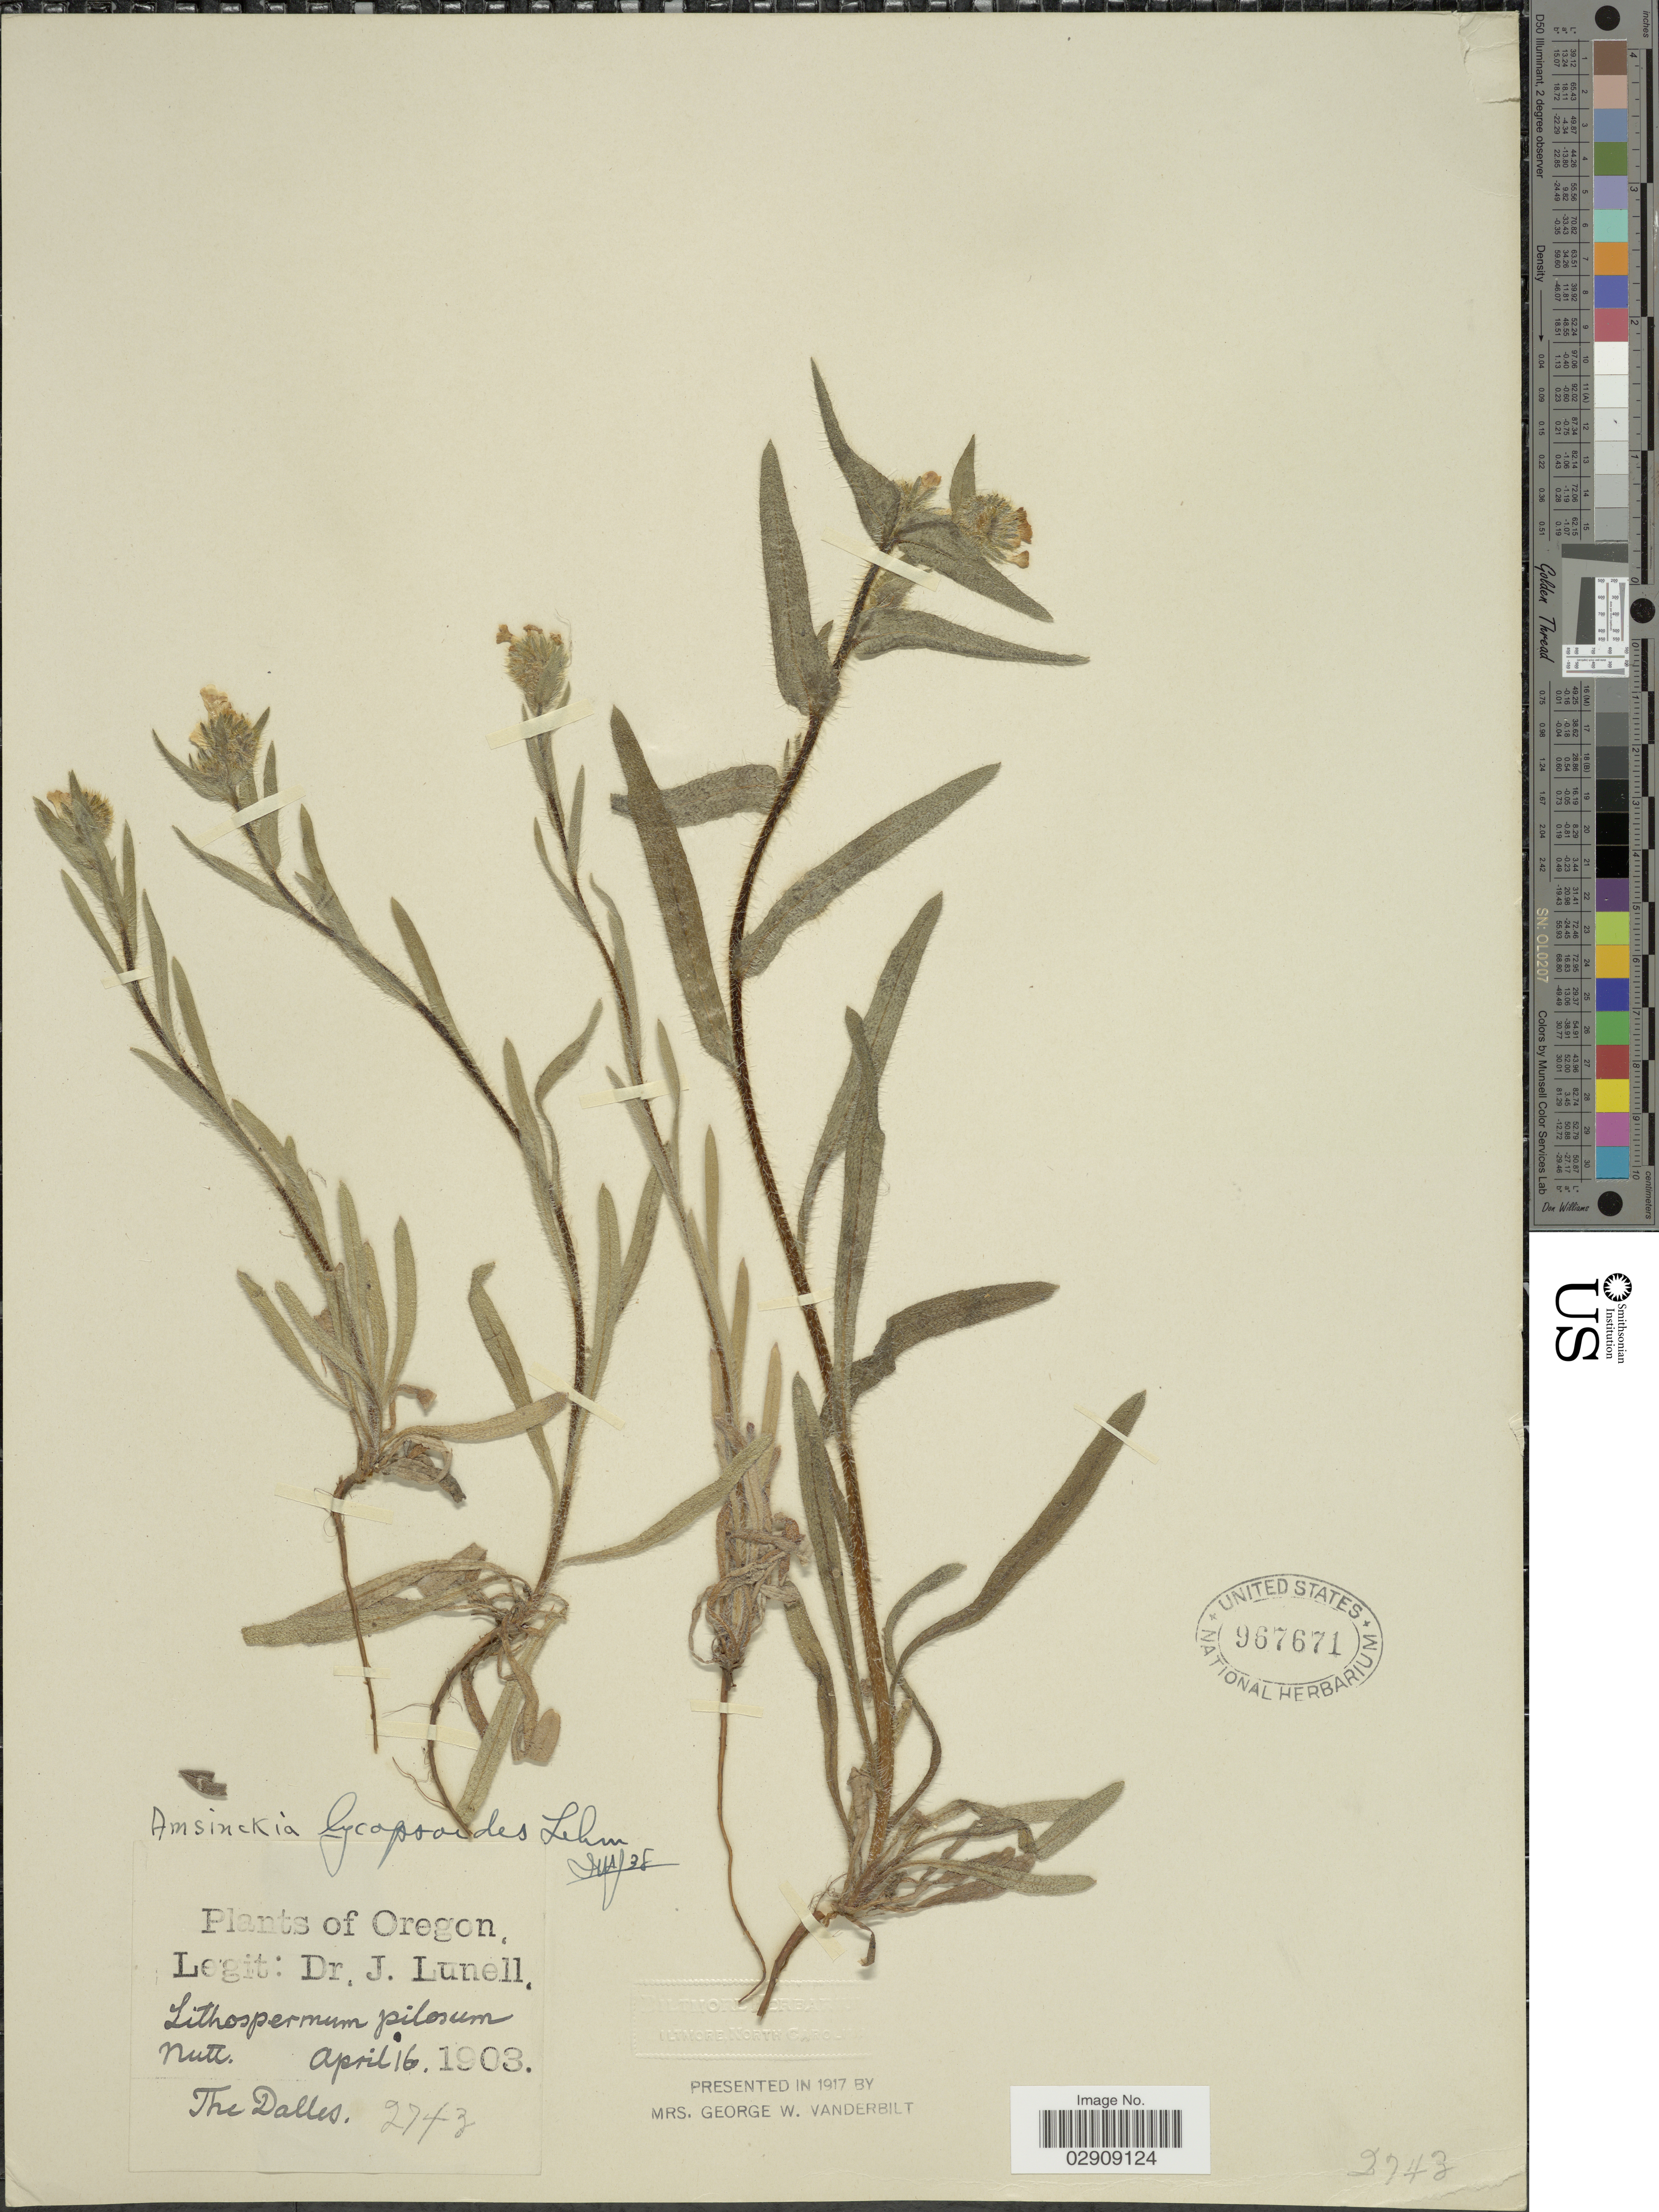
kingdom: Plantae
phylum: Tracheophyta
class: Magnoliopsida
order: Boraginales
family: Boraginaceae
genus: Amsinckia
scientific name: Amsinckia lycopsoides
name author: Lehm.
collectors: J. Lunell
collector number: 2743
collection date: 1903-04-16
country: United States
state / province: Oregon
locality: The Dalles.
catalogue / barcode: US 967671